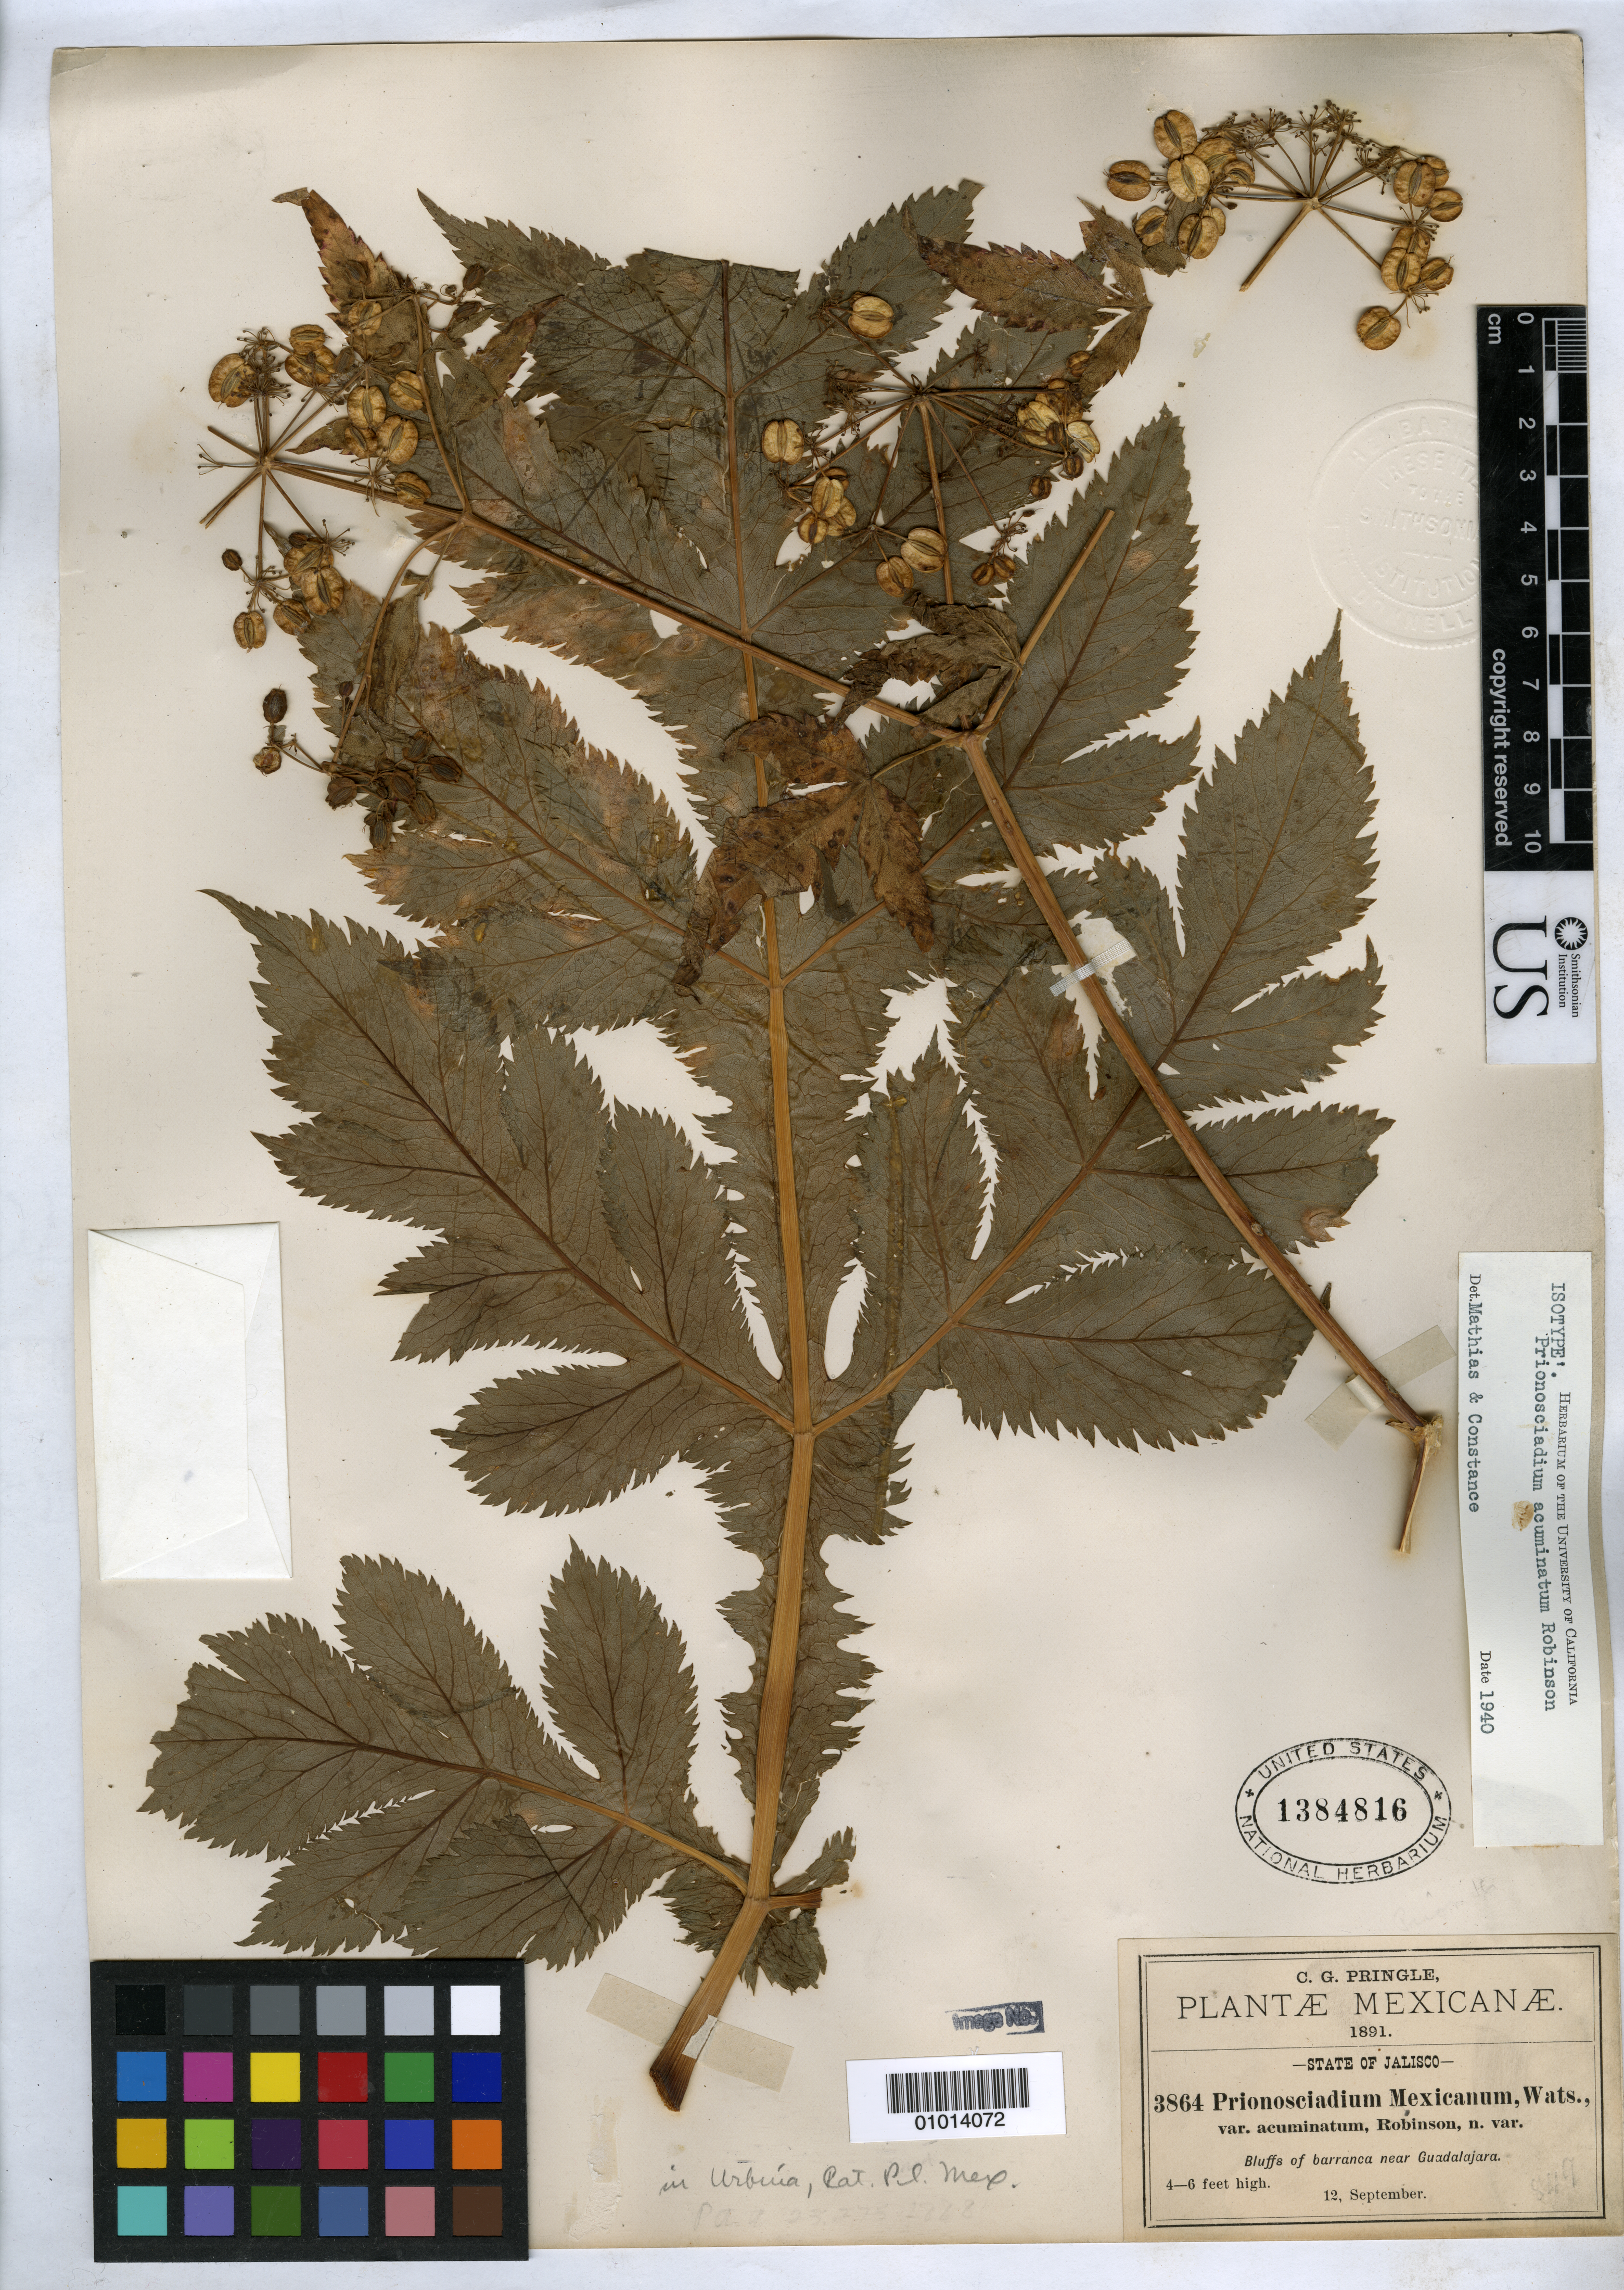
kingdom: Plantae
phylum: Tracheophyta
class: Magnoliopsida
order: Apiales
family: Apiaceae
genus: Prionosciadium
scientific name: Prionosciadium mexicanum var. acuminatum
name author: B.L. Rob. in Urbina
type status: Isotype; Isosyntype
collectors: C. G. Pringle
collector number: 3864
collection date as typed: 12 Sep 1891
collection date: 1891-09-12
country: Mexico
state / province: Jalisco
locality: Bluffs of barranca near Guadalajara.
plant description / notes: Specimen ex John Donnell Smith herbarium.; See also Prionosciadium acuminatum B.L. Rob. ex J.M. Coult. & Rose, described independently as a new taxon but citing Robinson's type (among others)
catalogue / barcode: US 1384816